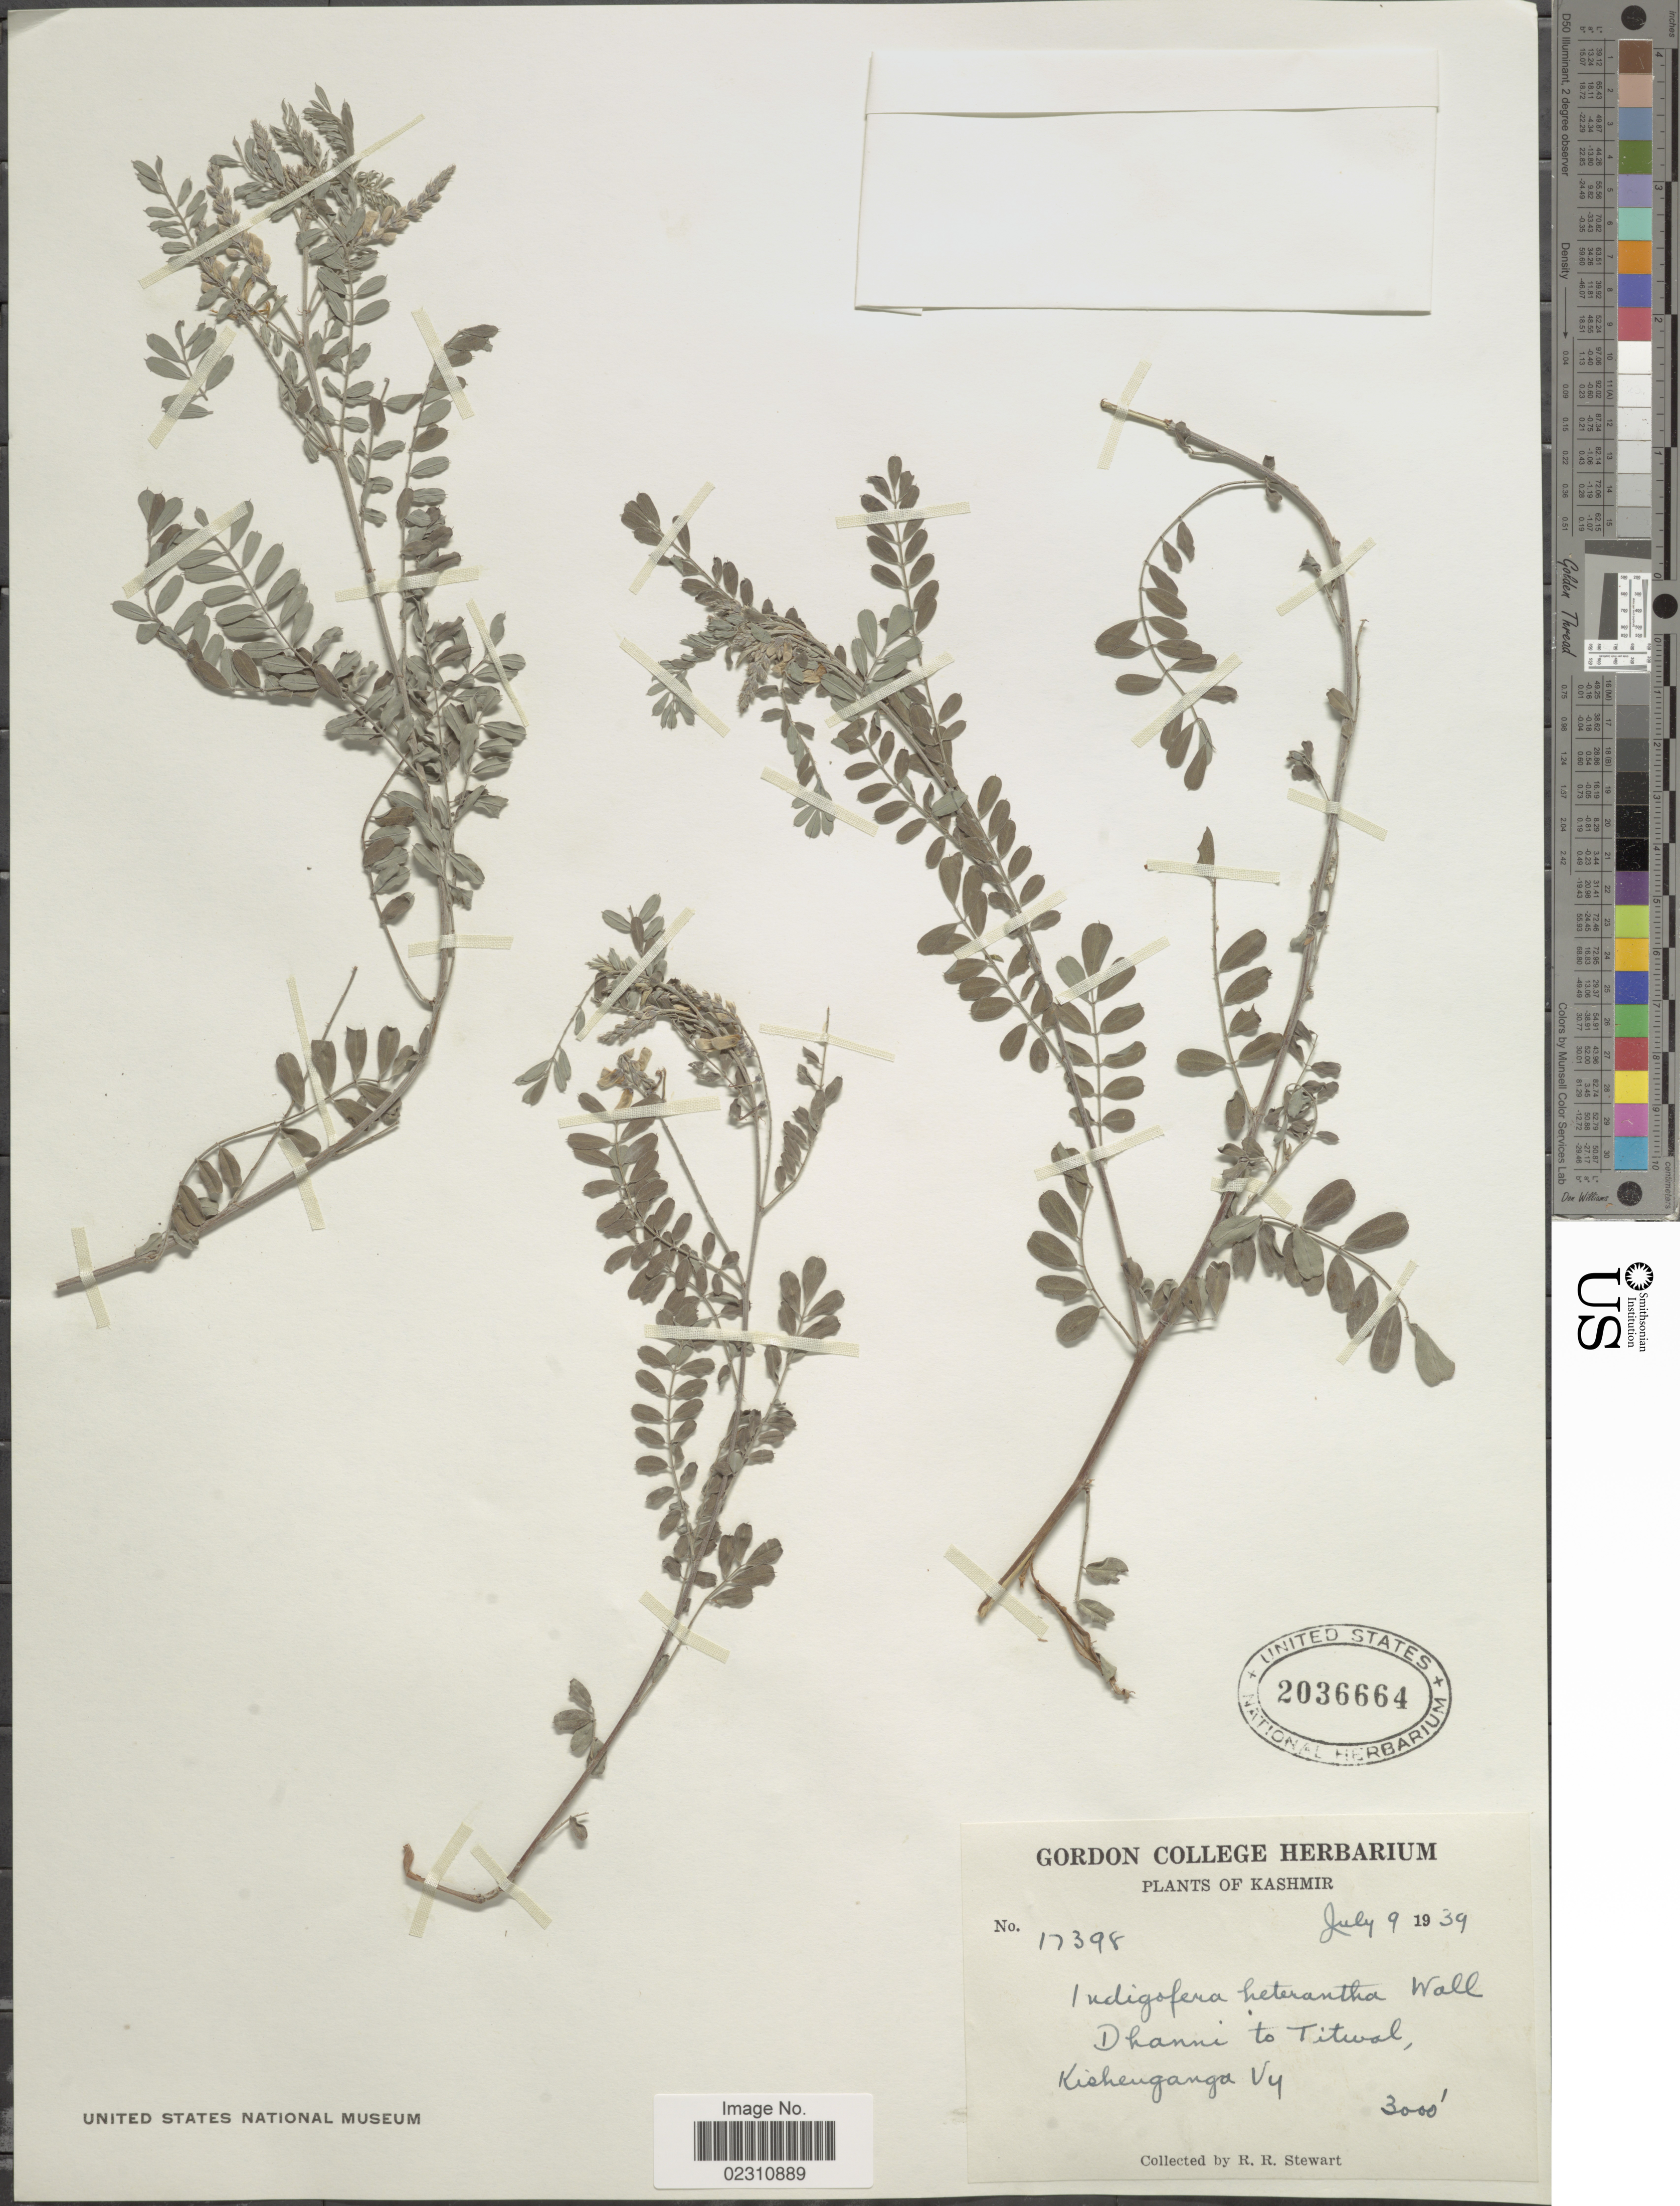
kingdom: Plantae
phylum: Tracheophyta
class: Magnoliopsida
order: Fabales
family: Fabaceae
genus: Indigofera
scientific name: Indigofera gerardiana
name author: Wall.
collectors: R. R. Stewart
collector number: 17398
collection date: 1939-07-09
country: India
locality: Kashmir, Dhanni to Titwal, Kishenganga V4.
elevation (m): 914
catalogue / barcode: US 2036664